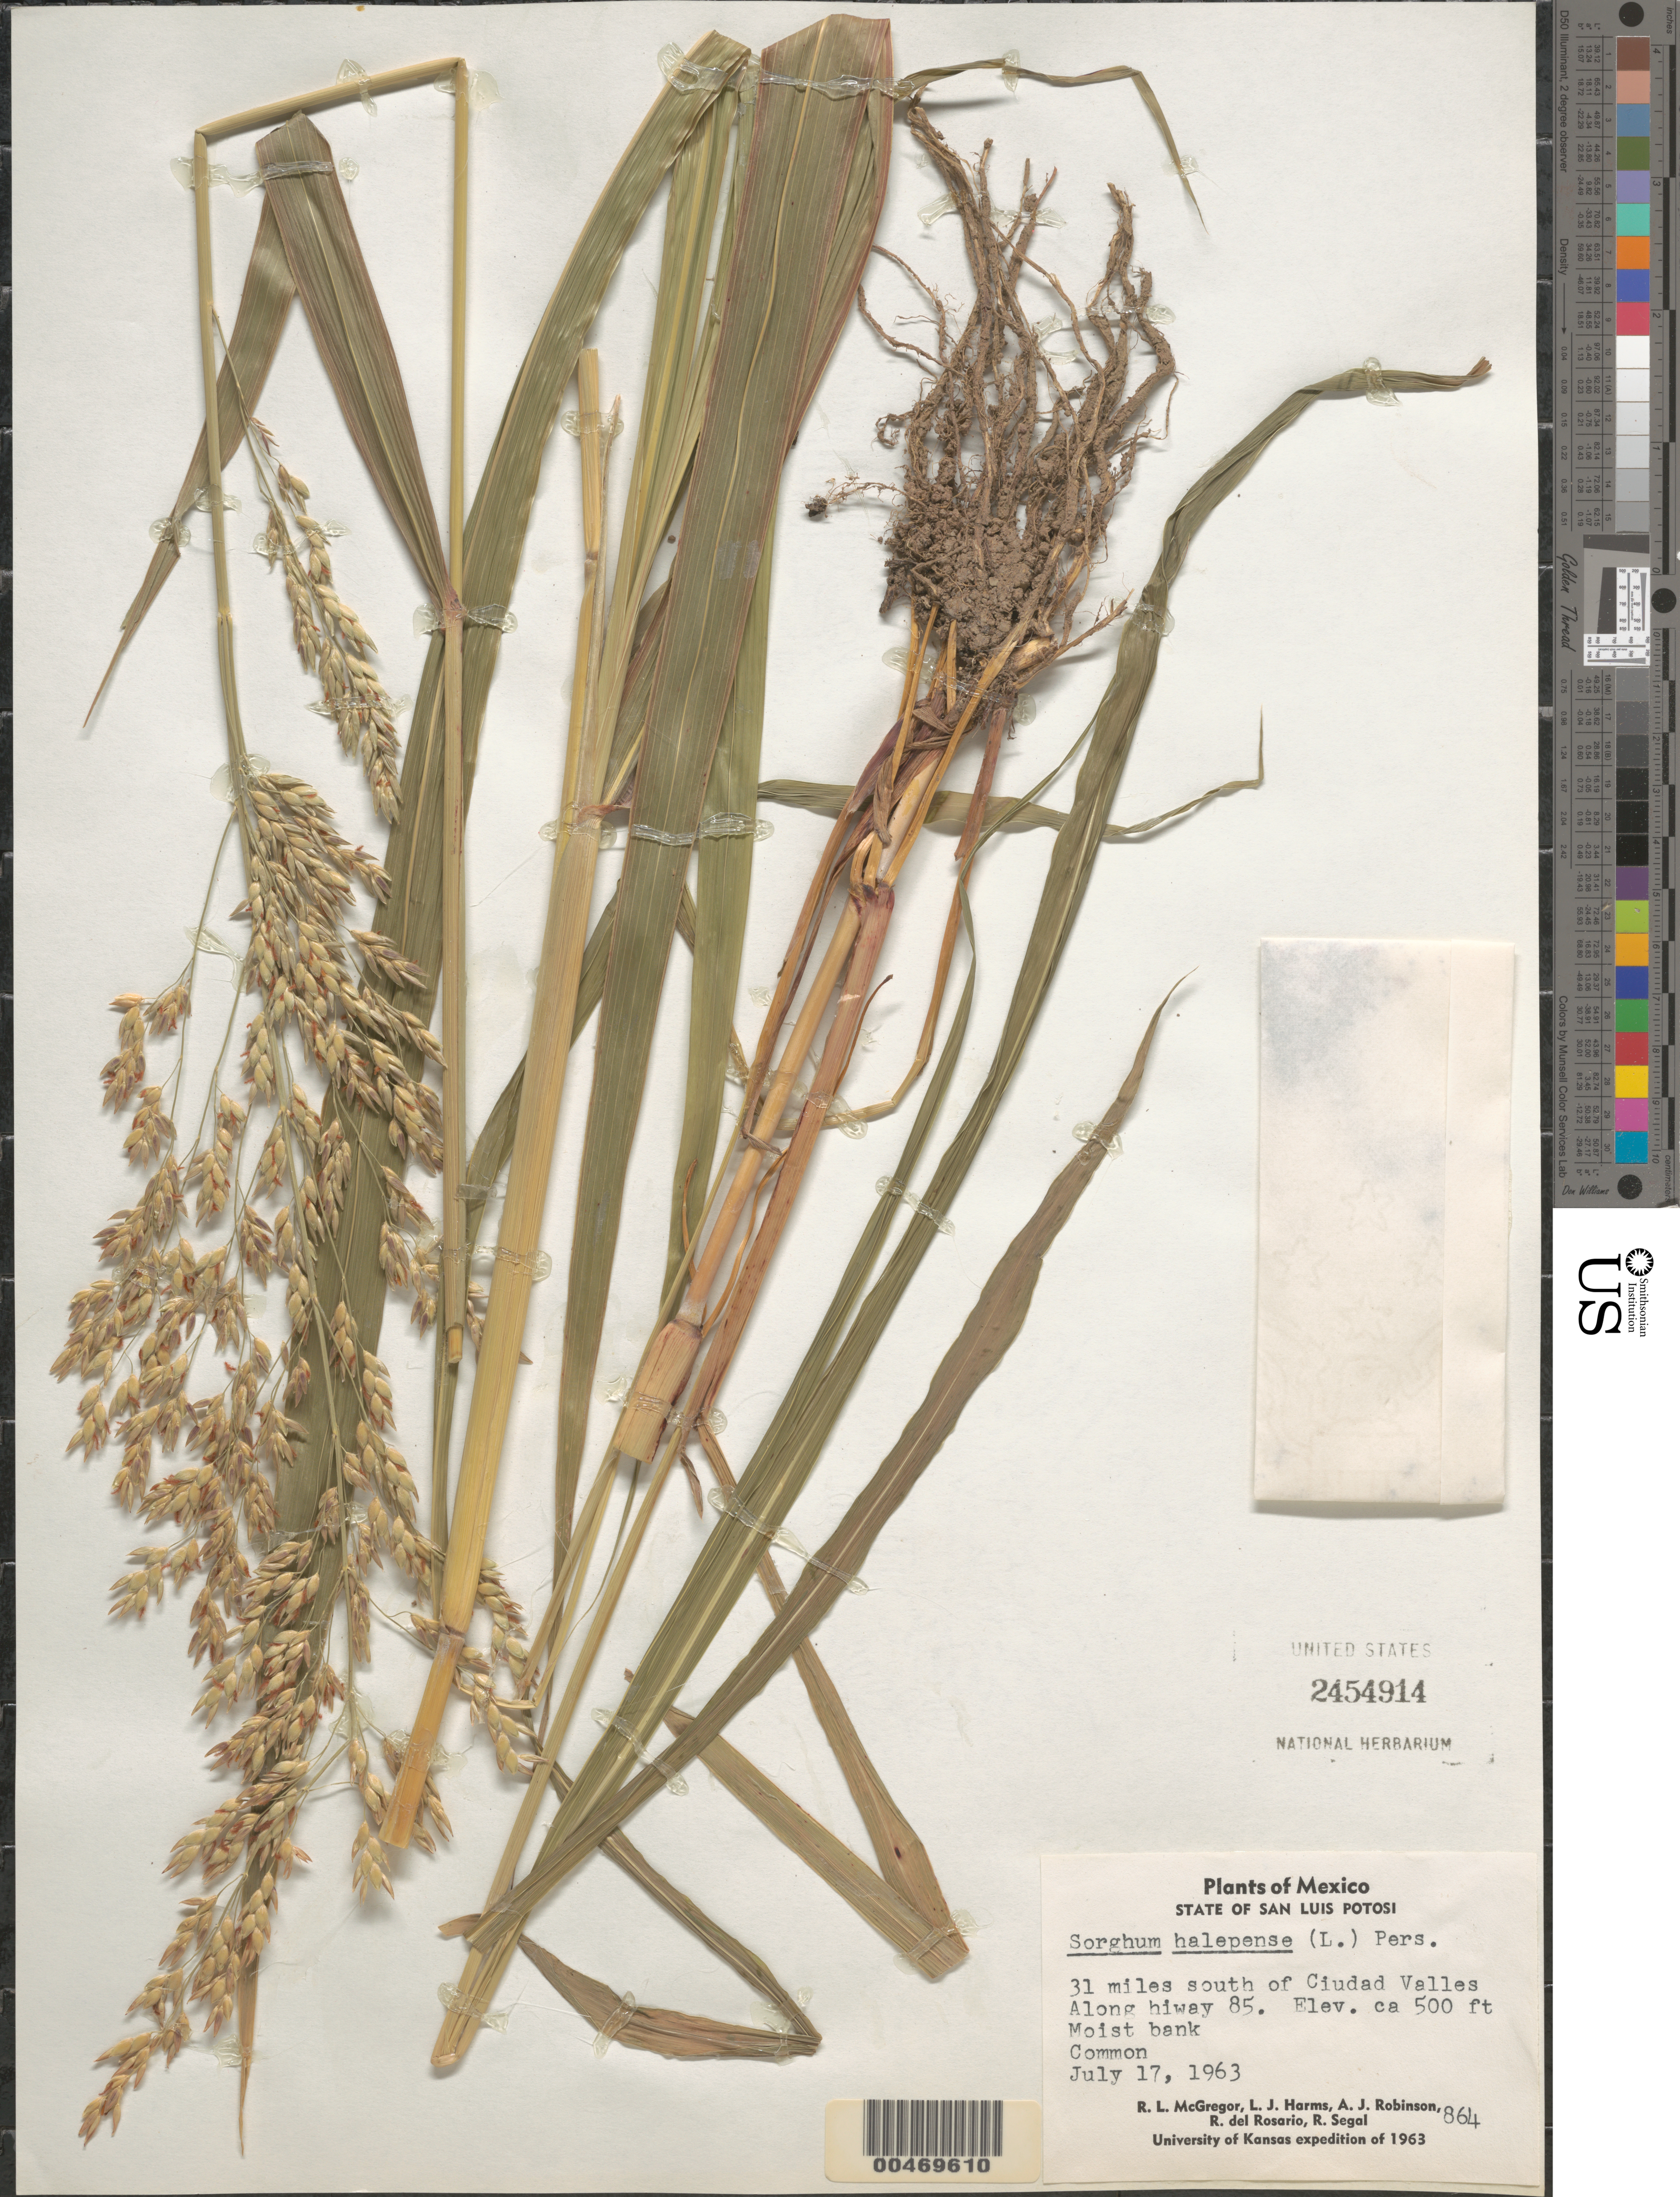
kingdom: Plantae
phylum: Tracheophyta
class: Liliopsida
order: Poales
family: Poaceae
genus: Sorghum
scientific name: Sorghum halepense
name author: (L.) Pers.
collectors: R. McGregor, L. Harms, A. J. Robinson, R. Segal & et al.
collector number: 864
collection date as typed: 17 Jul 1963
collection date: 1963-07-17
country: Mexico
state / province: San Luis Potosi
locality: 31 mi S of Ciudad Valles, along hwy 85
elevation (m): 152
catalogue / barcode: US 2454914